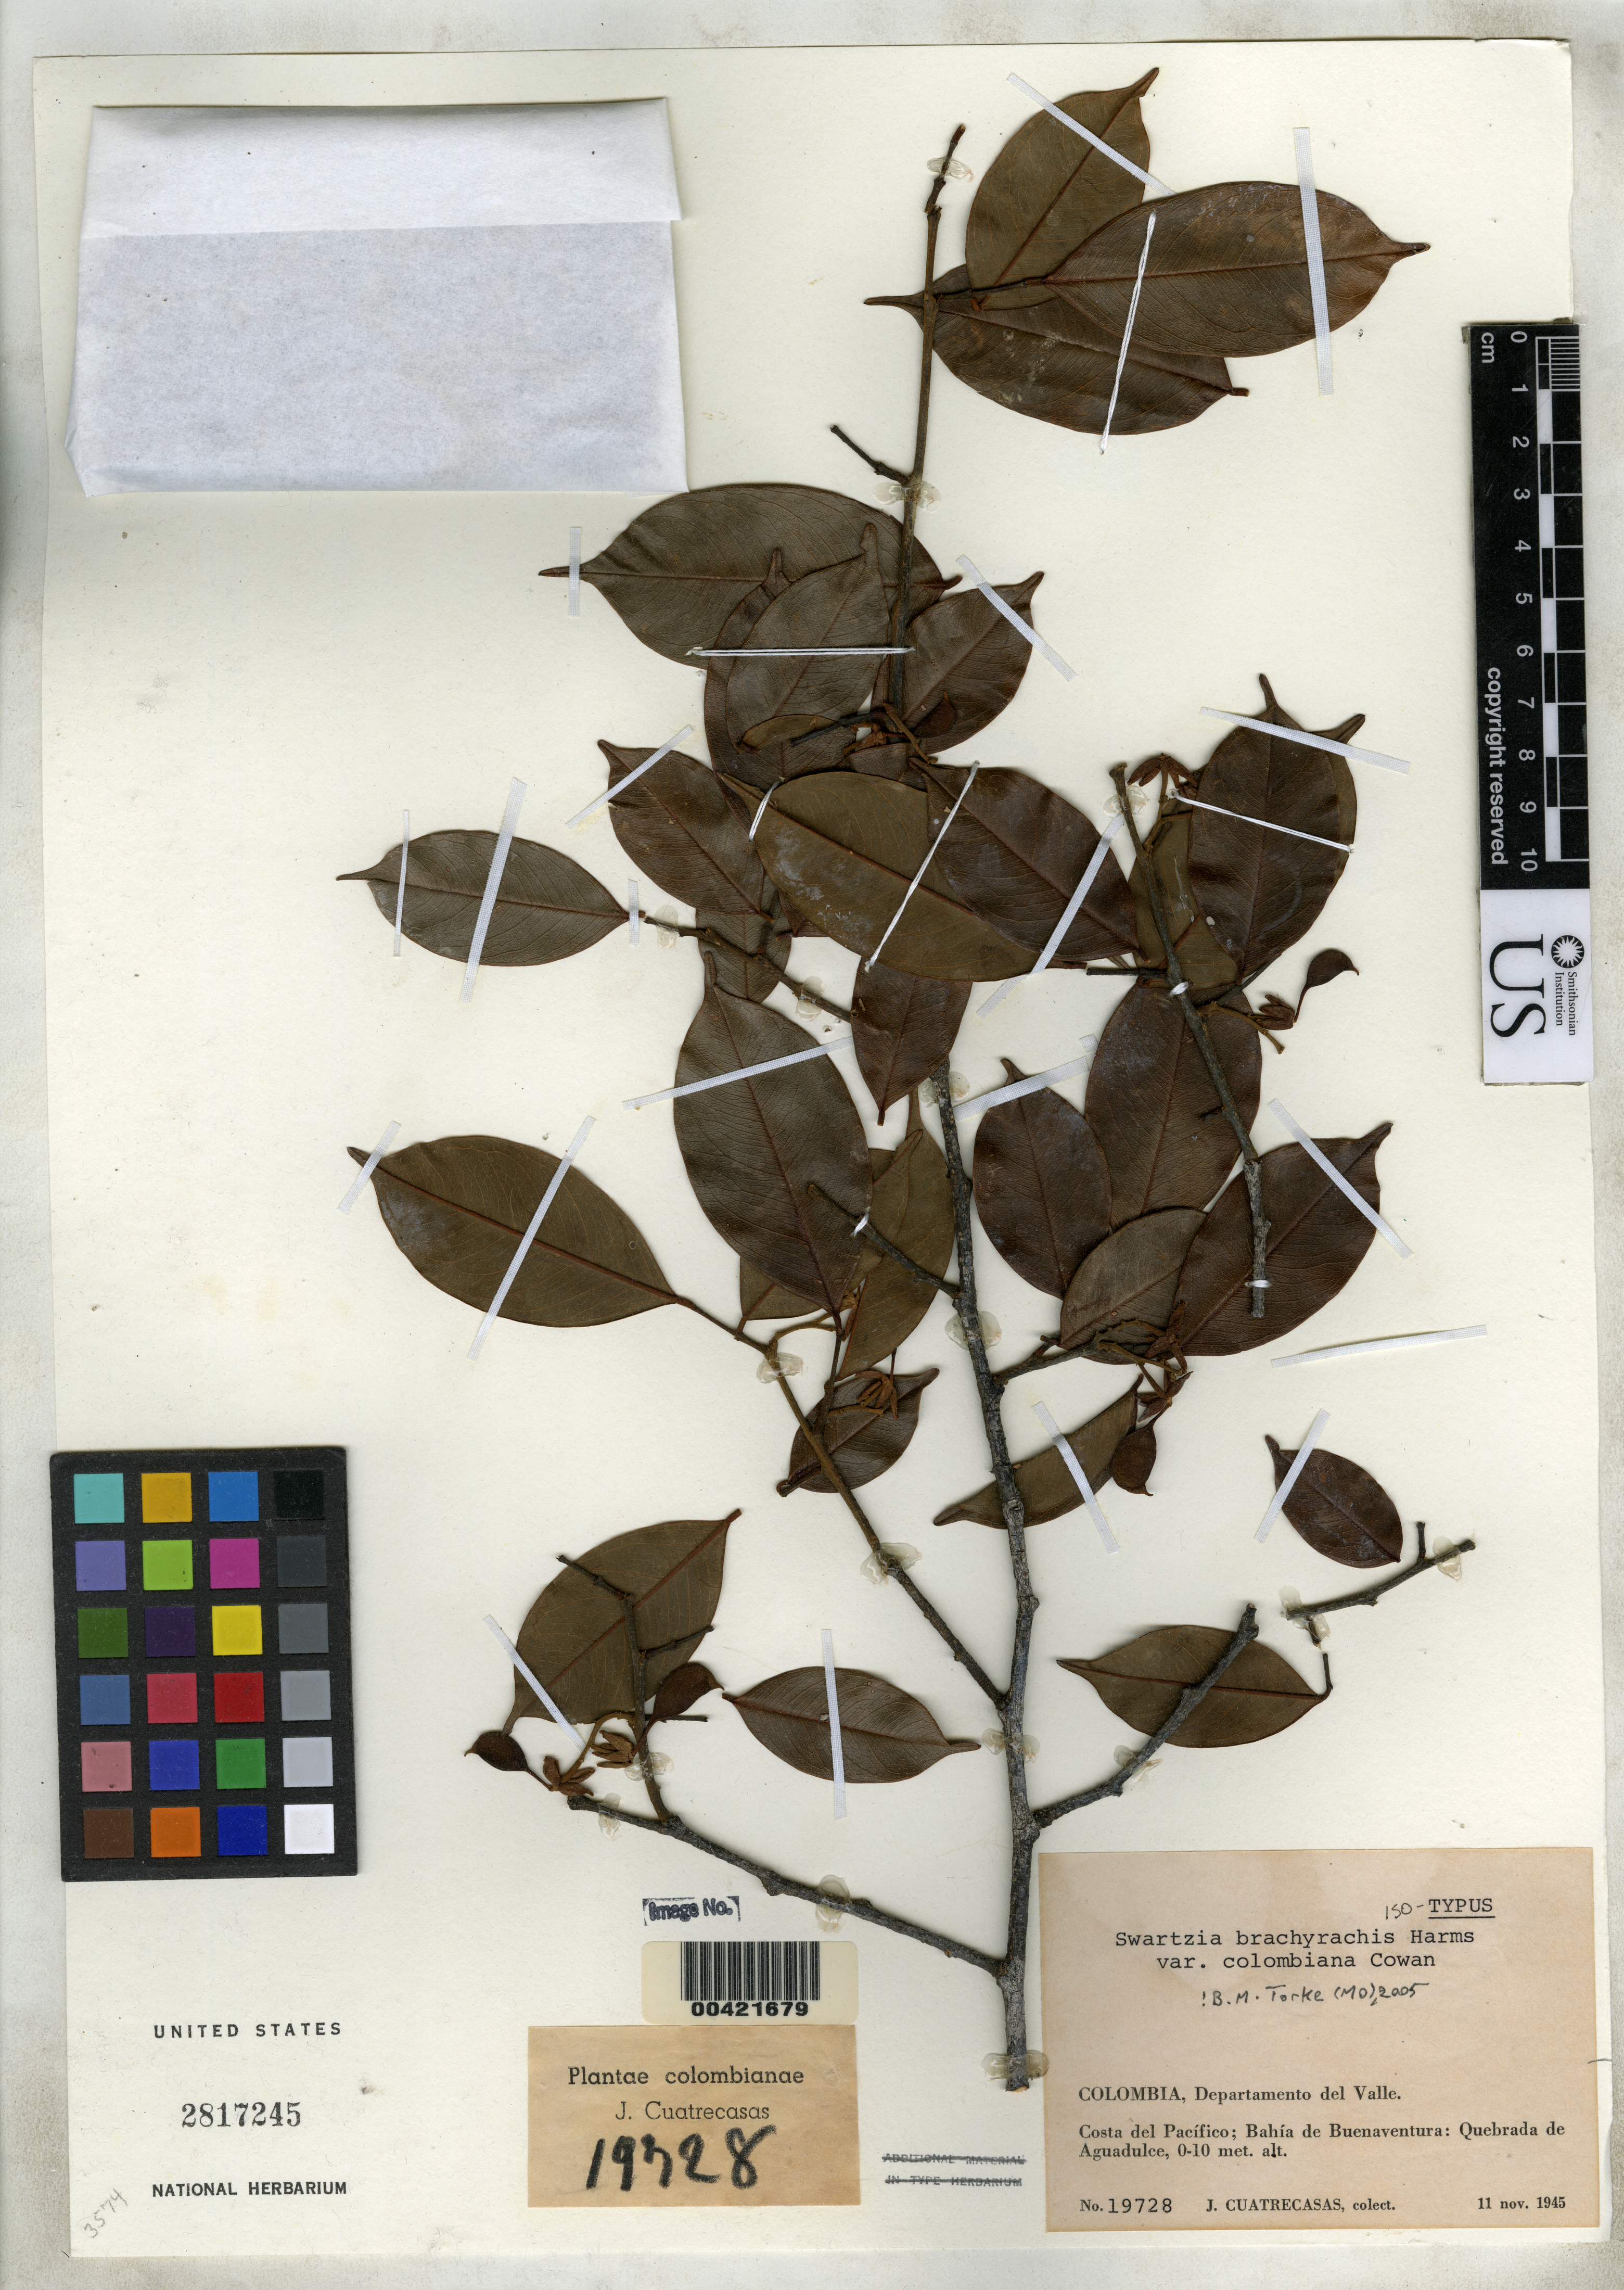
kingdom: Plantae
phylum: Tracheophyta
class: Magnoliopsida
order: Fabales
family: Fabaceae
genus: Swartzia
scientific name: Swartzia brachyrachis var. colombiana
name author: R.S. Cowan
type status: Isotype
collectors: J. Cuatrecasas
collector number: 19728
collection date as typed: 11 Nov 1945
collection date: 1945-11-11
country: Colombia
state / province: Valle del Cauca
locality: Costa del Pacifico; Bahia de Buenaventura: Quebrada de Aguadulce.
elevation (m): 0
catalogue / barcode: US 2817245